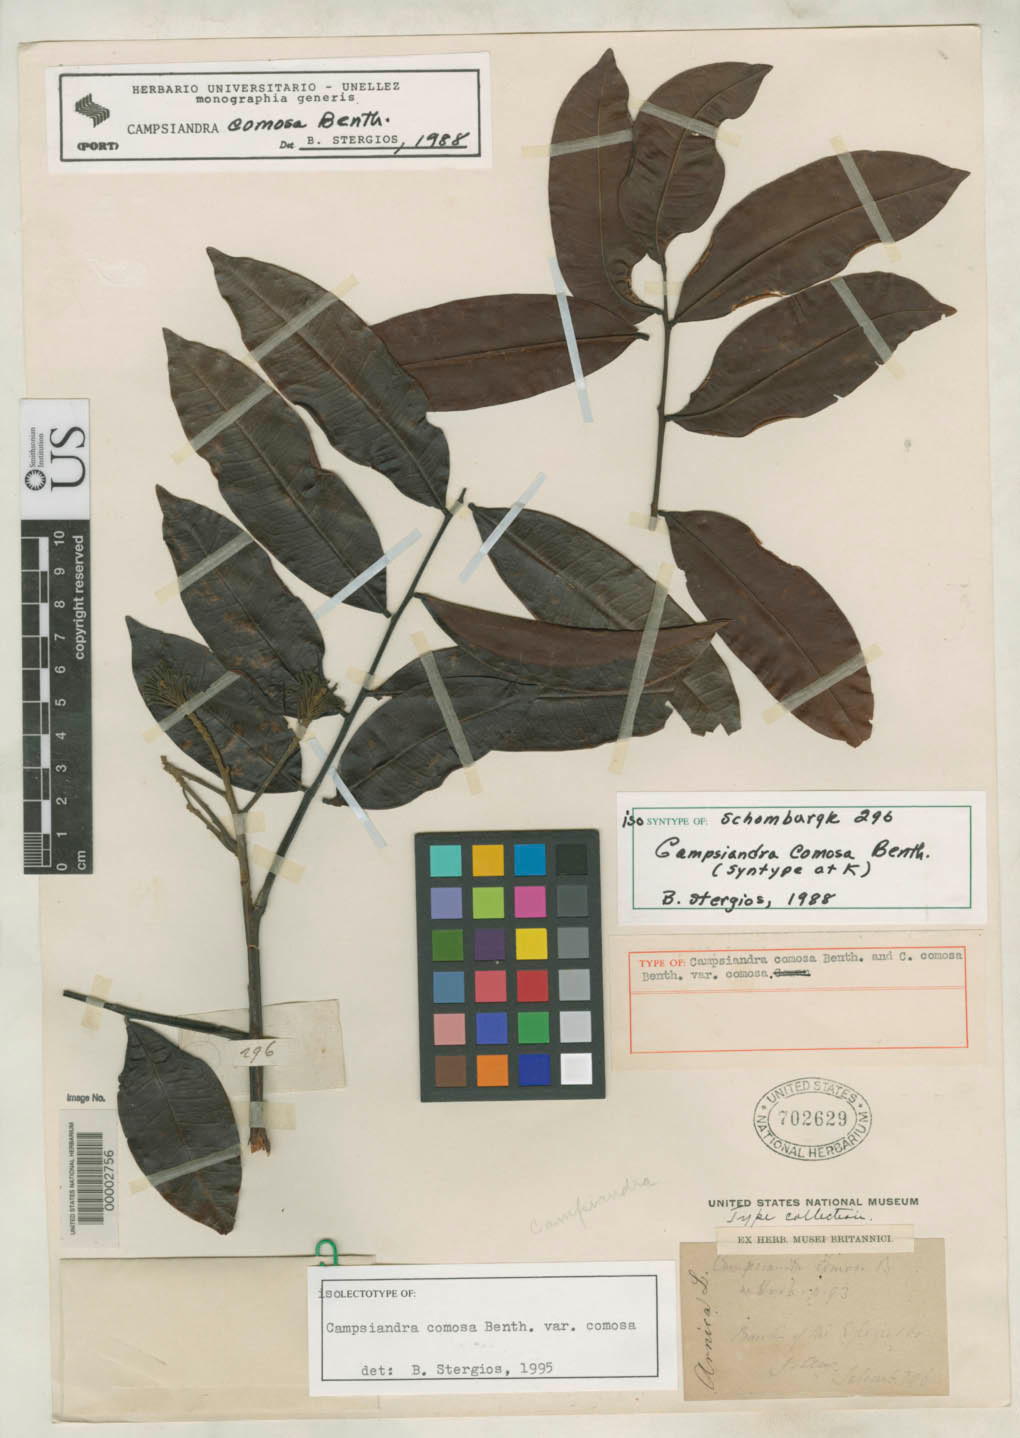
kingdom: Plantae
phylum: Tracheophyta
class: Magnoliopsida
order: Fabales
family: Fabaceae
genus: Campsiandra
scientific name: Campsiandra comosa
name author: Benth.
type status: Isolectotype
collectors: R. H. Schomburgk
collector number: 296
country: Guyana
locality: Essiquibo River.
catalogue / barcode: US 702629